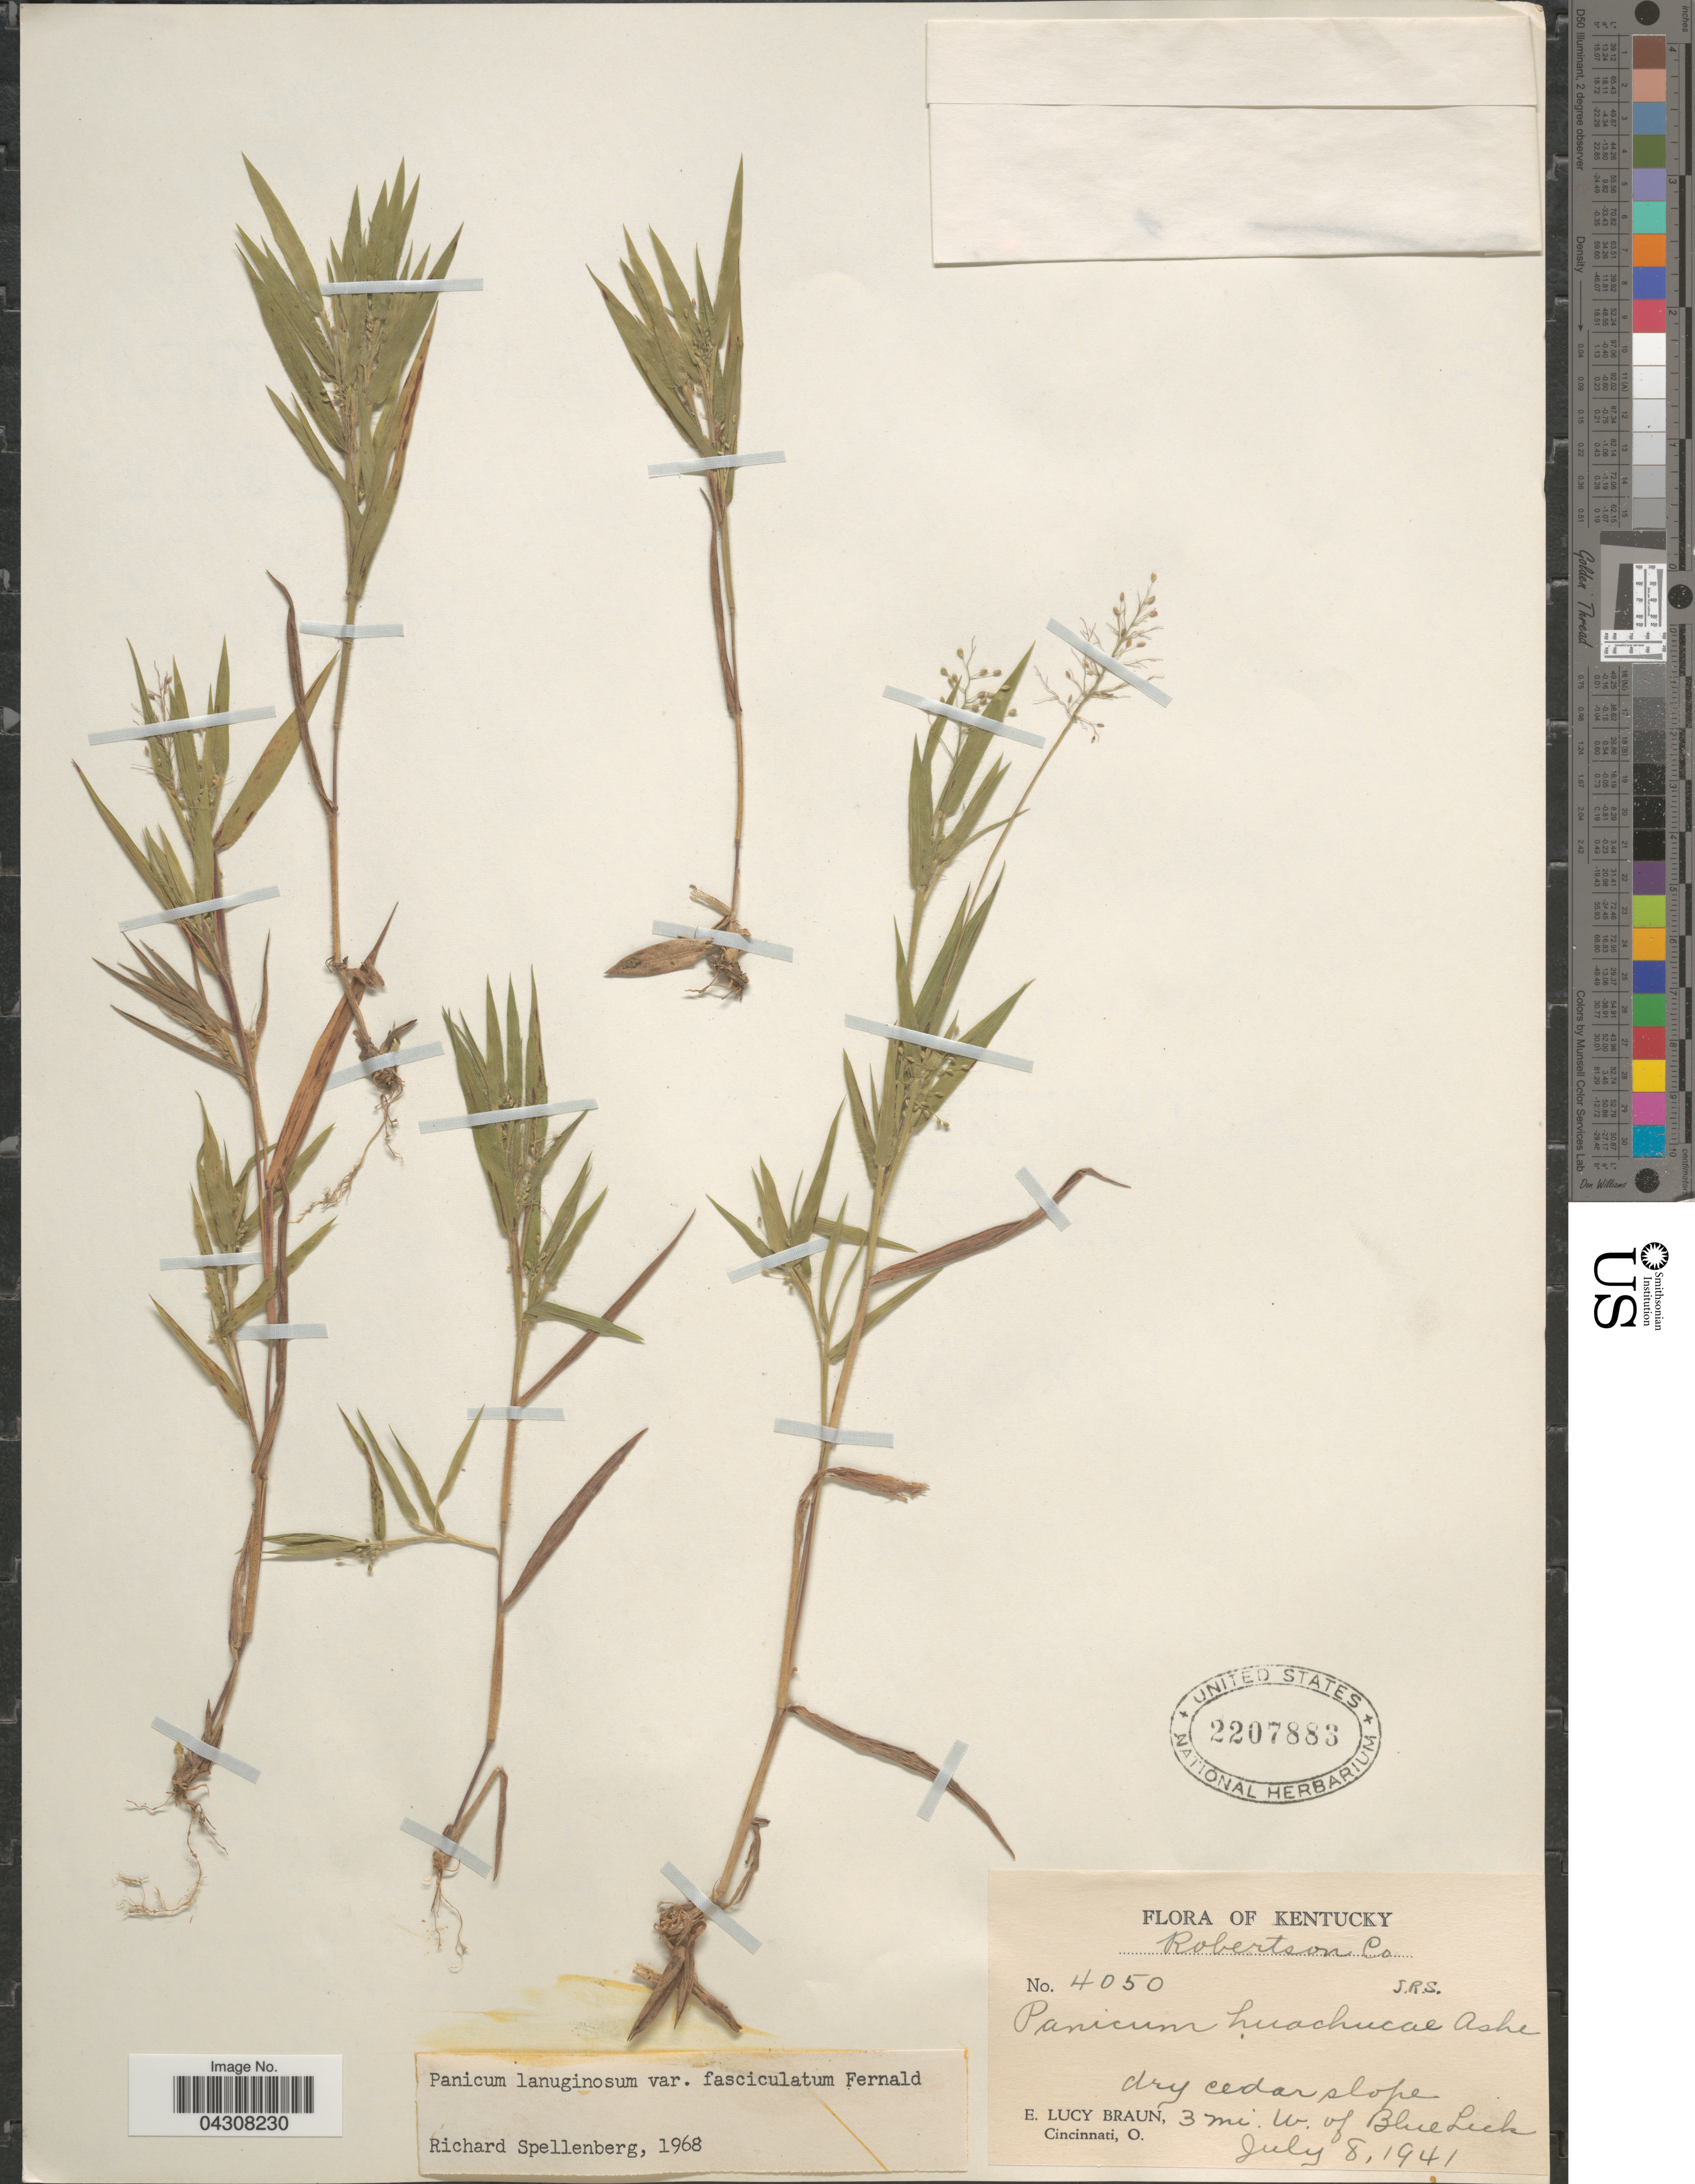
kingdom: Plantae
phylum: Tracheophyta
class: Liliopsida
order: Poales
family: Poaceae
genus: Dichanthelium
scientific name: Dichanthelium acuminatum var. acuminatum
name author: (Sw.) Gould & C.A. Clark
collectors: E. L. Braun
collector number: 4050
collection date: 1941-07-08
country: United States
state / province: Kentucky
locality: Robertson Co. Dry cedar slope 3 mi. W. of Blue Lick.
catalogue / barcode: US 2207883